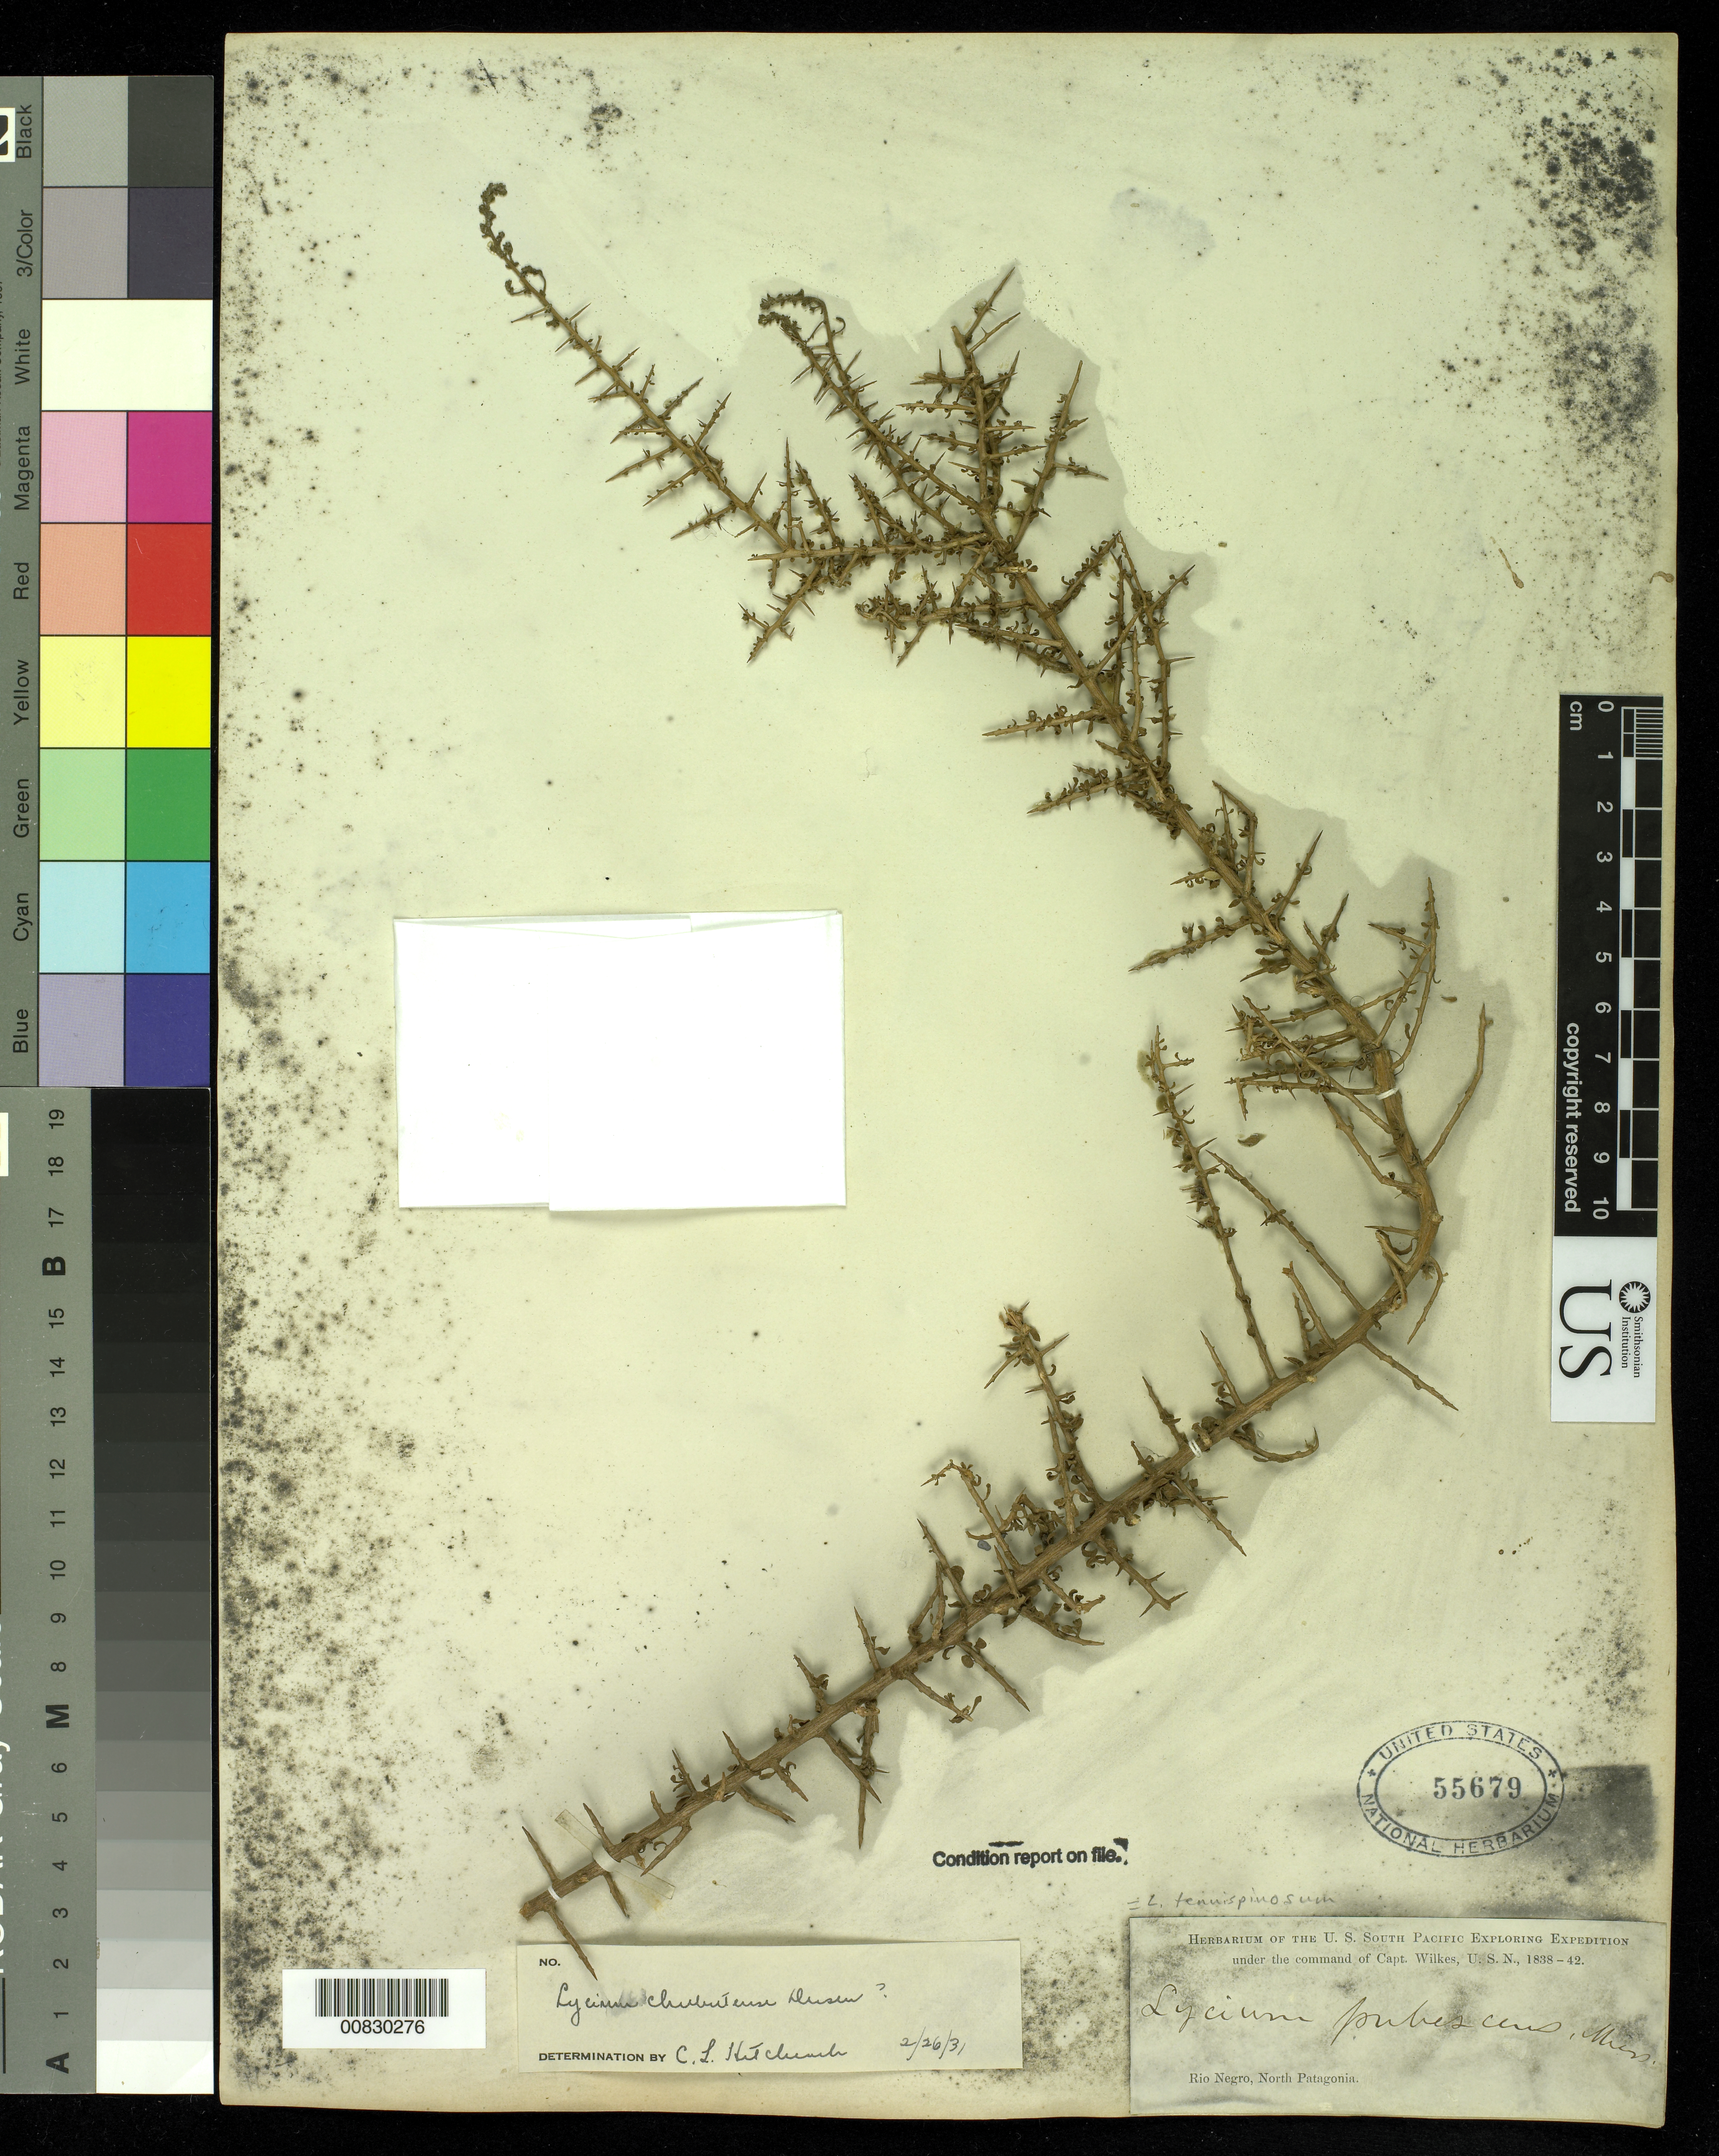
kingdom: Plantae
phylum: Tracheophyta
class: Magnoliopsida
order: Solanales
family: Solanaceae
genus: Lycium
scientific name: Lycium tenuispinosum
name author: Miers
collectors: Wilkes Explor. Exped.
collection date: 1838/1842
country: Argentina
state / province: Rio Negro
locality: Rio Negro, North Patagonia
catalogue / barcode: US 55679